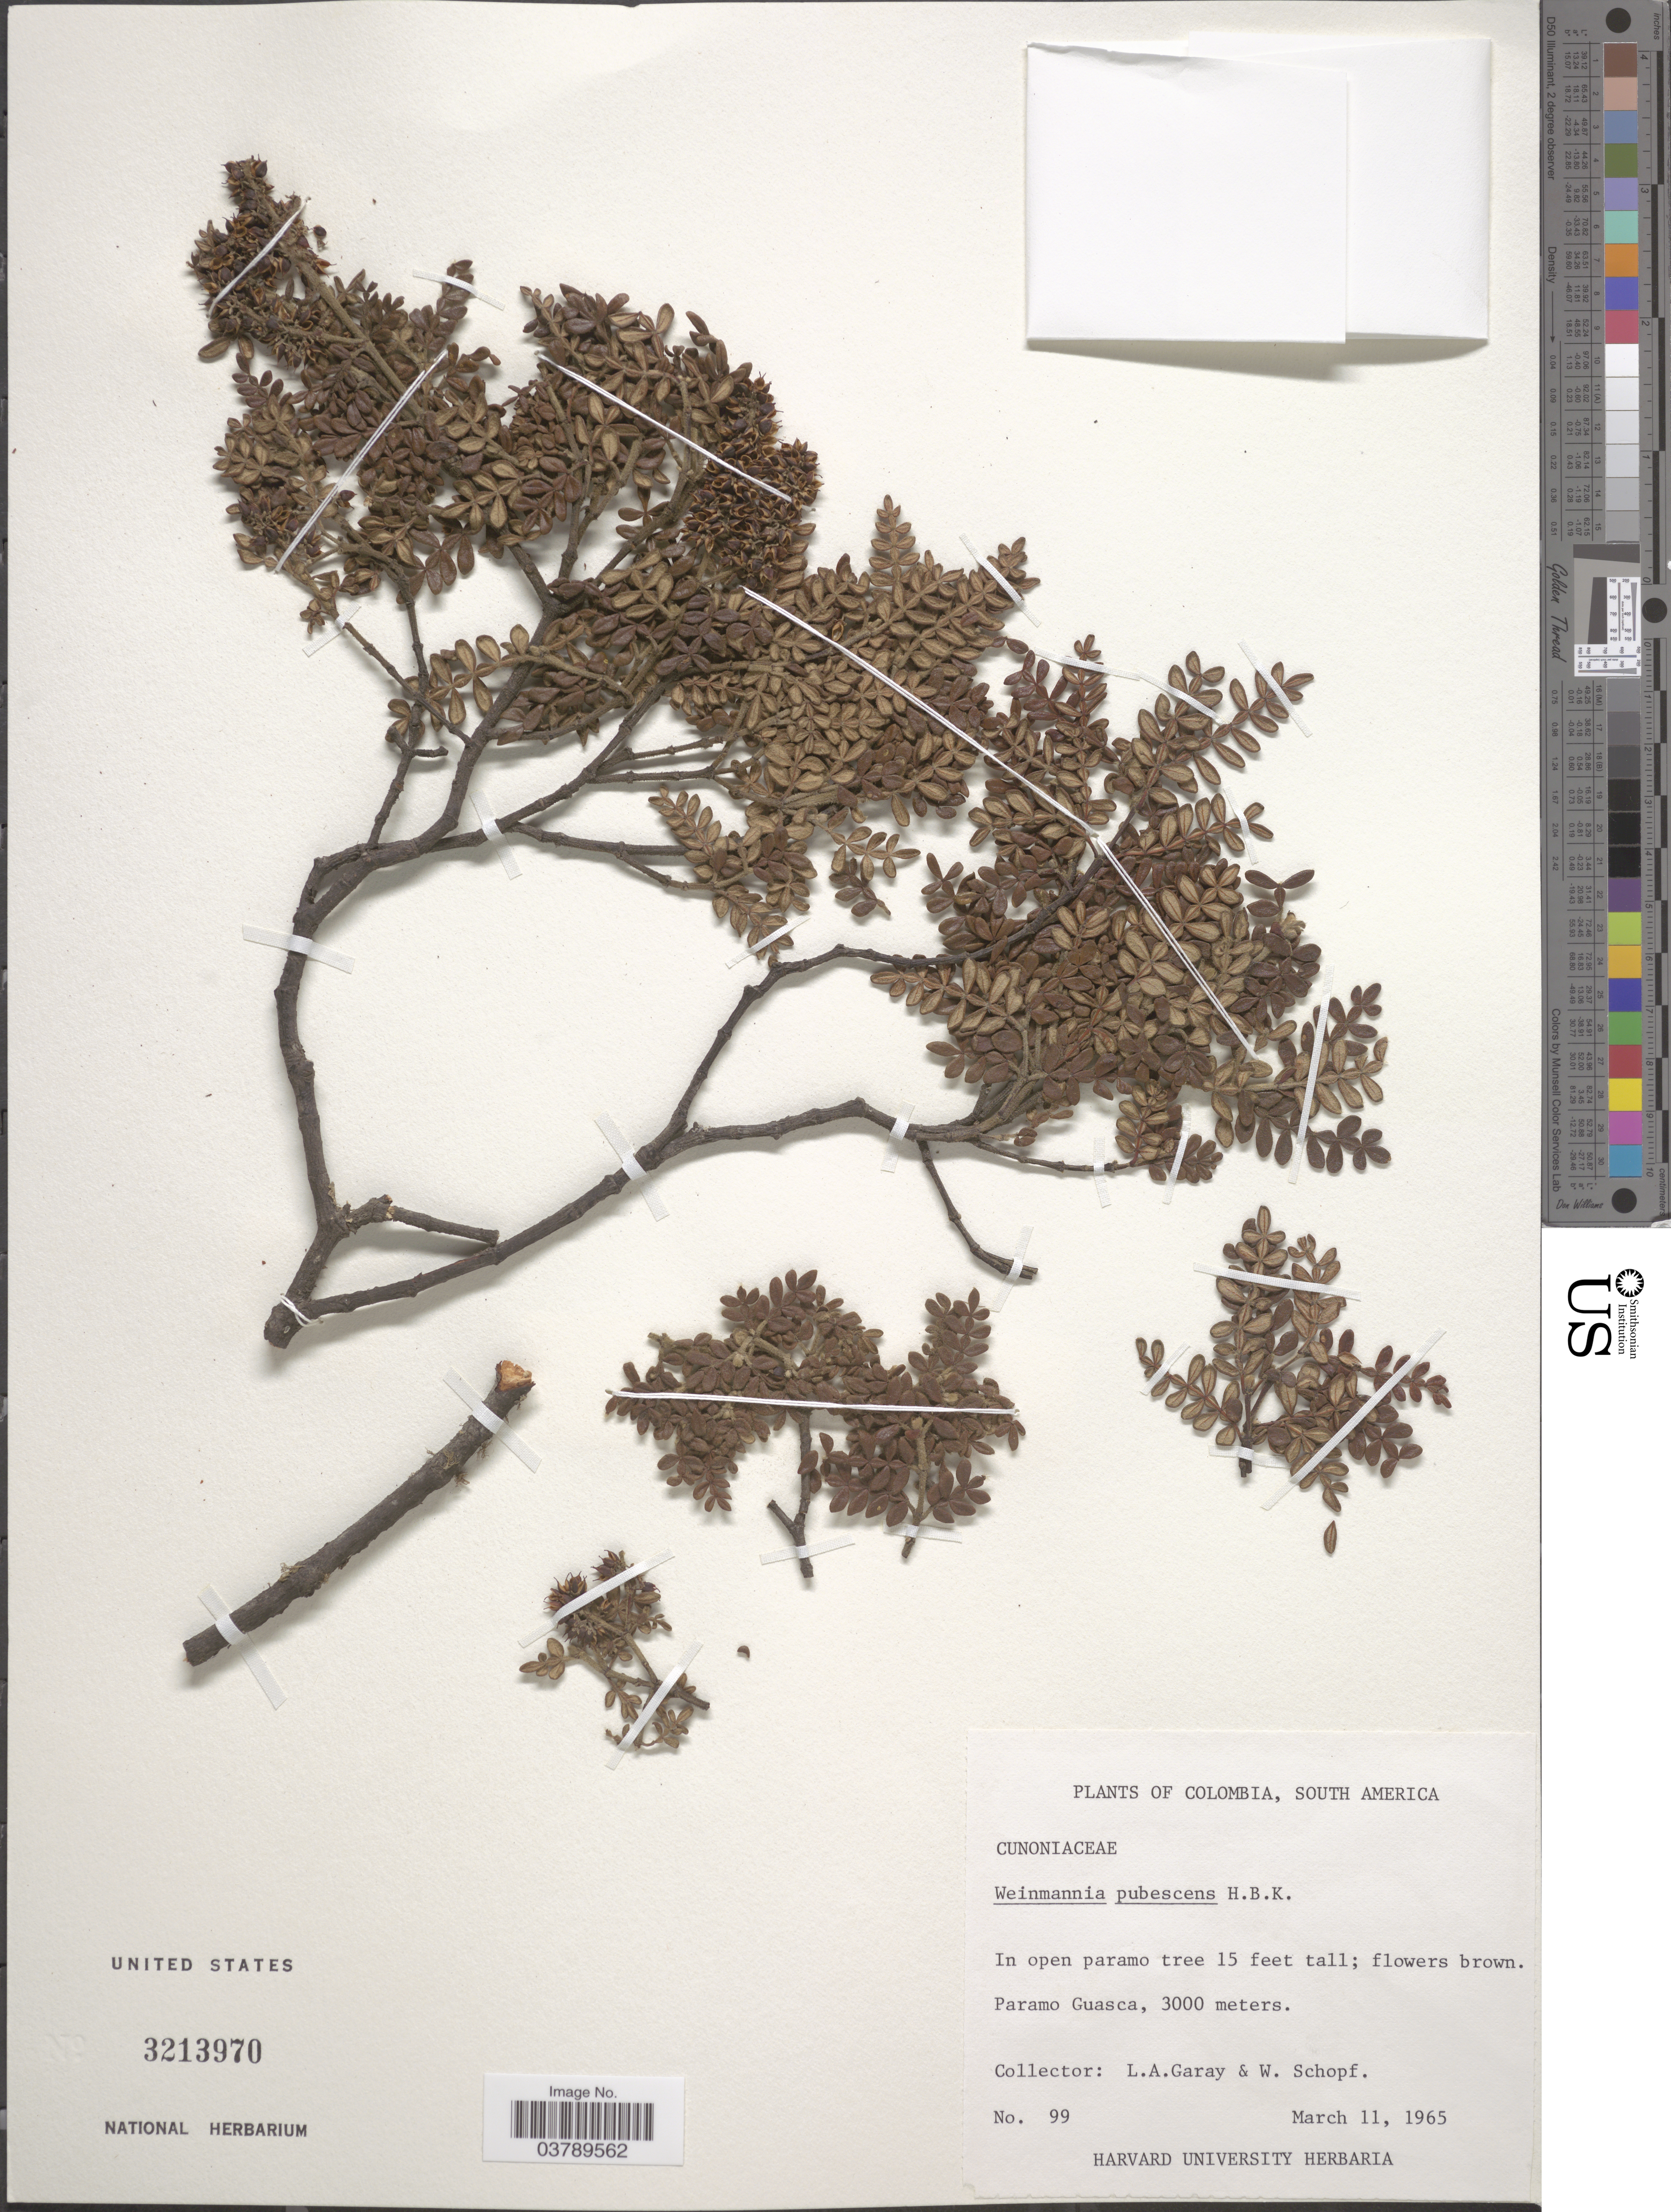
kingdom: Plantae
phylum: Tracheophyta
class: Magnoliopsida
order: Oxalidales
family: Cunoniaceae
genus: Weinmannia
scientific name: Weinmannia pubescens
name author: Kunth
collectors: L. Garay & W. Schopf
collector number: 99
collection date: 1965-03-11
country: Colombia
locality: Paramo Guasca.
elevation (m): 3000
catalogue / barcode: US 3213970